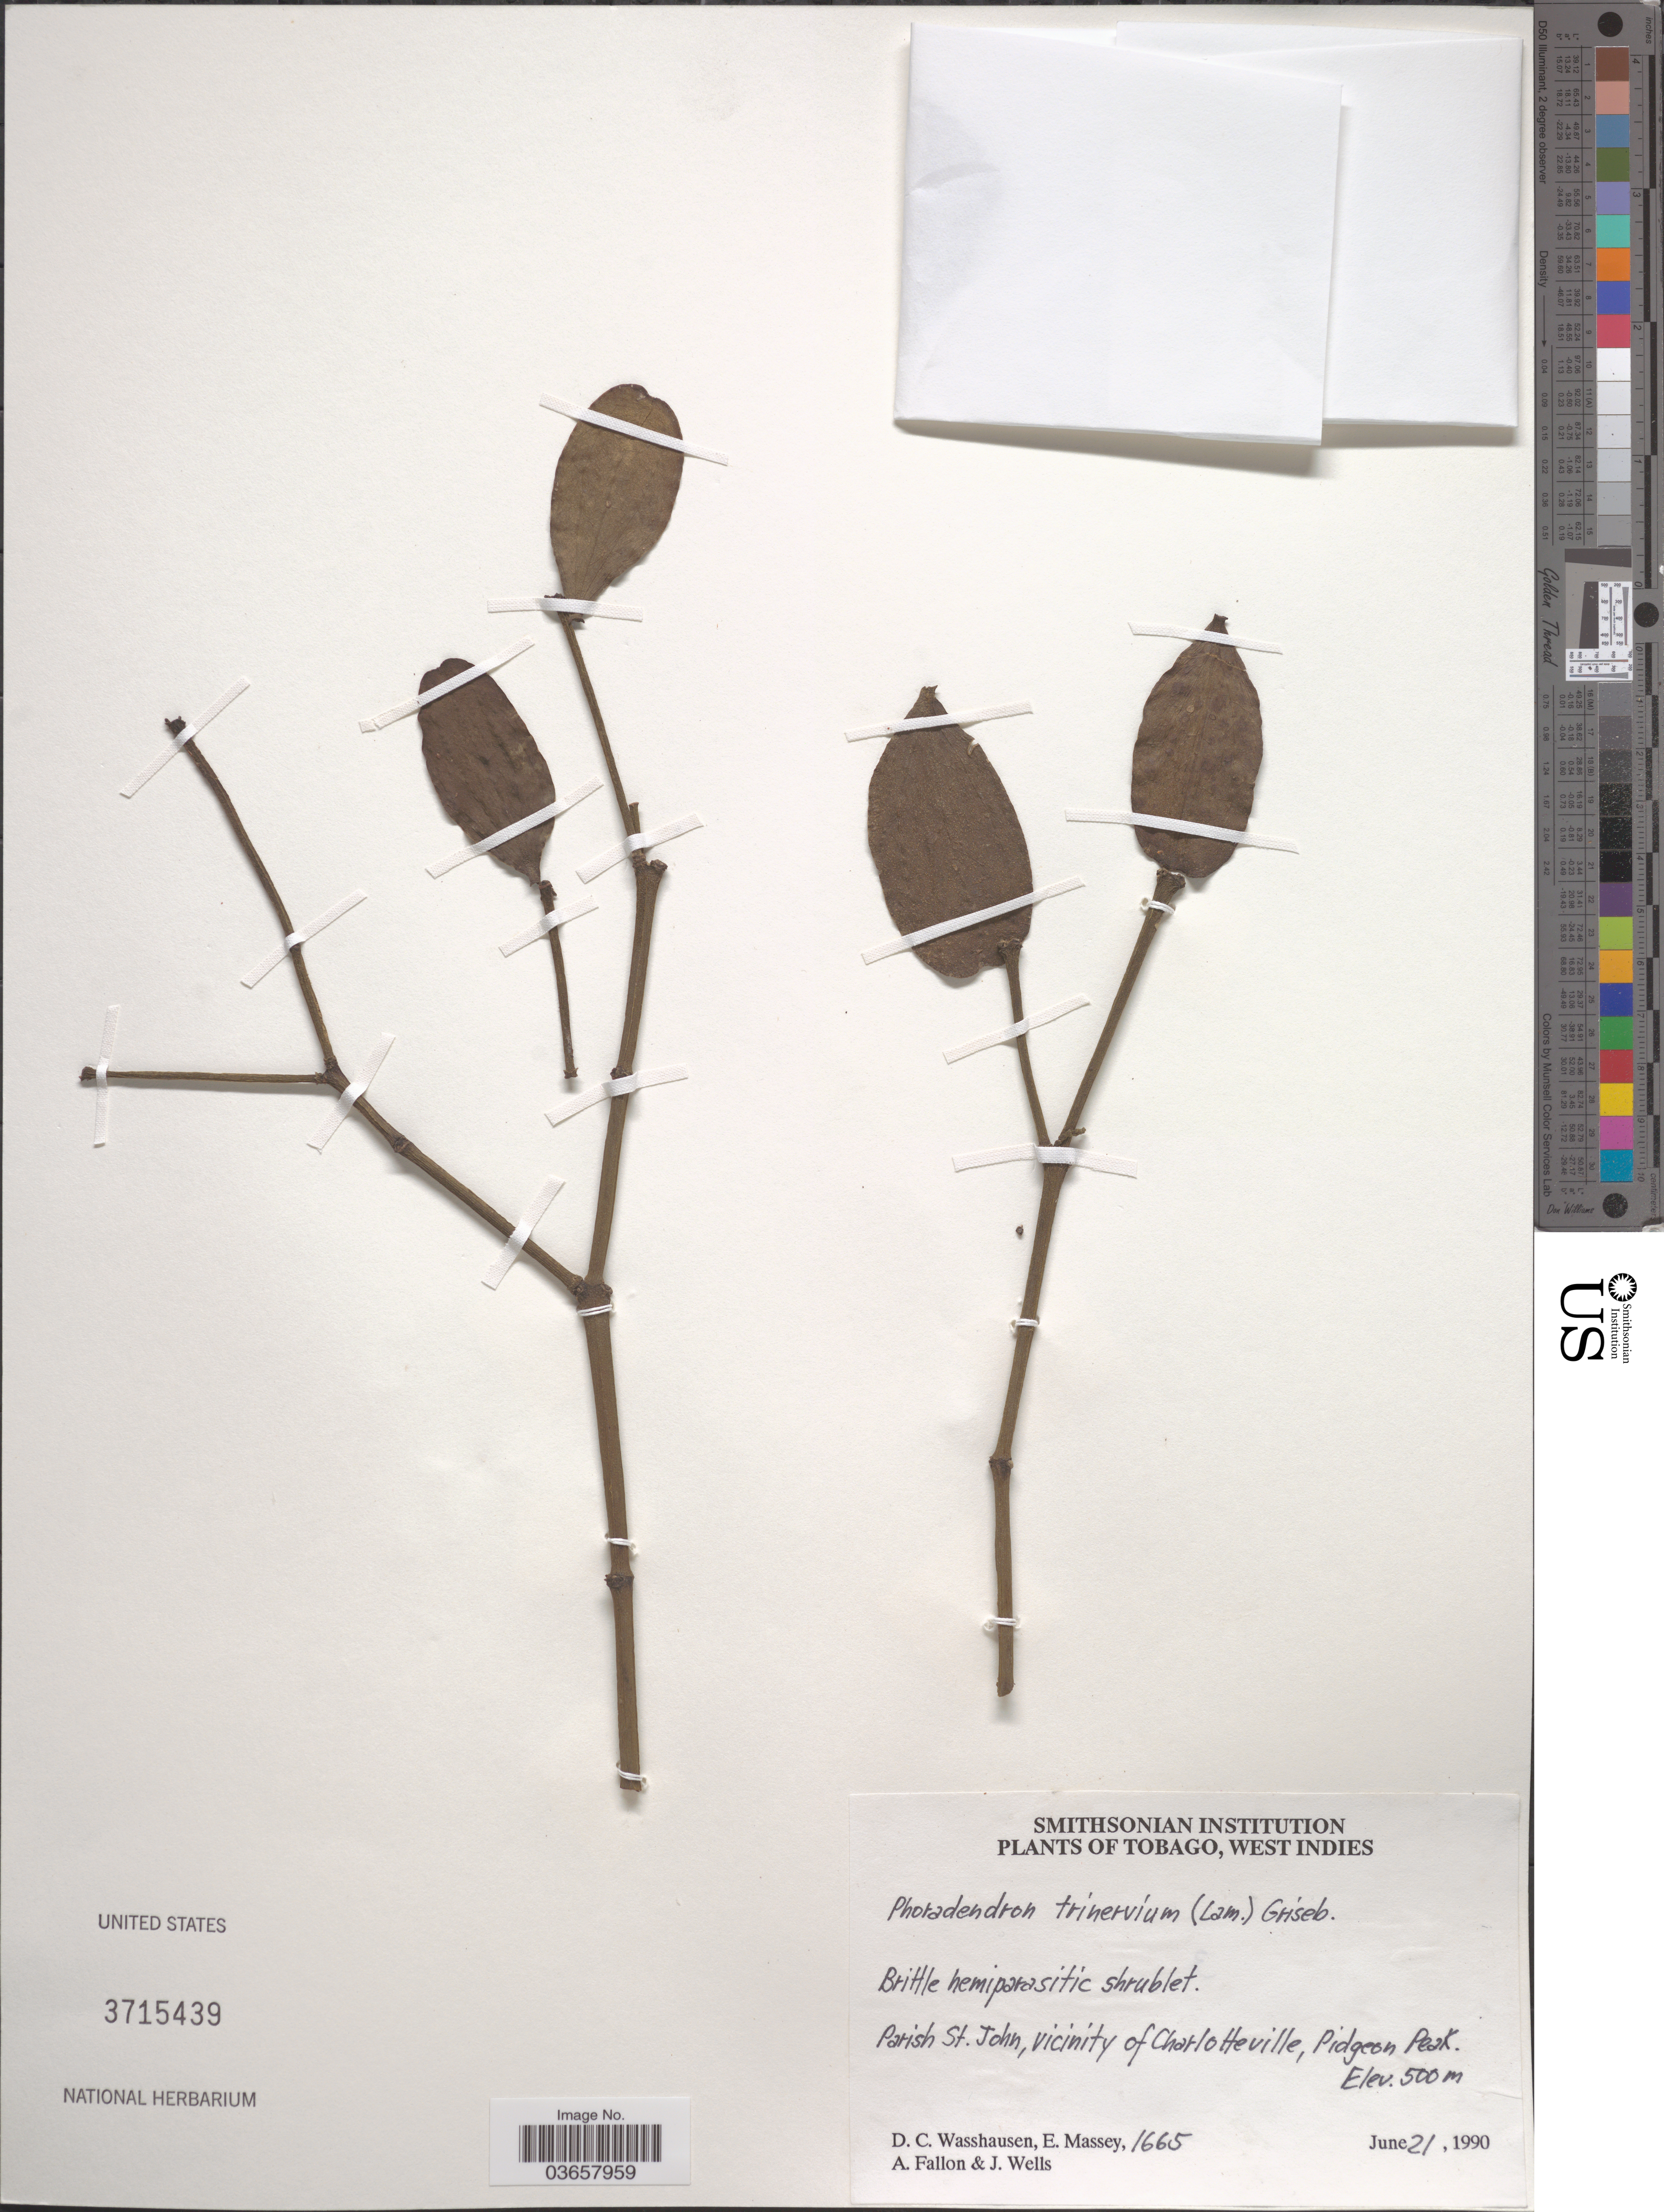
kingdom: Plantae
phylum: Tracheophyta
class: Magnoliopsida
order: Santalales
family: Viscaceae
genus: Phoradendron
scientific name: Phoradendron trinervium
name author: (Lam.) Griseb.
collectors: D. C. Wasshausen, E. Massey, A. Fallon & J. Wells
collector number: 1665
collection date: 1990-06-21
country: Trinidad and Tobago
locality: Tobago. Parish St. John, vicinity of Charlotteville, Pidgeon Peak.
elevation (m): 500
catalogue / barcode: US 3715439